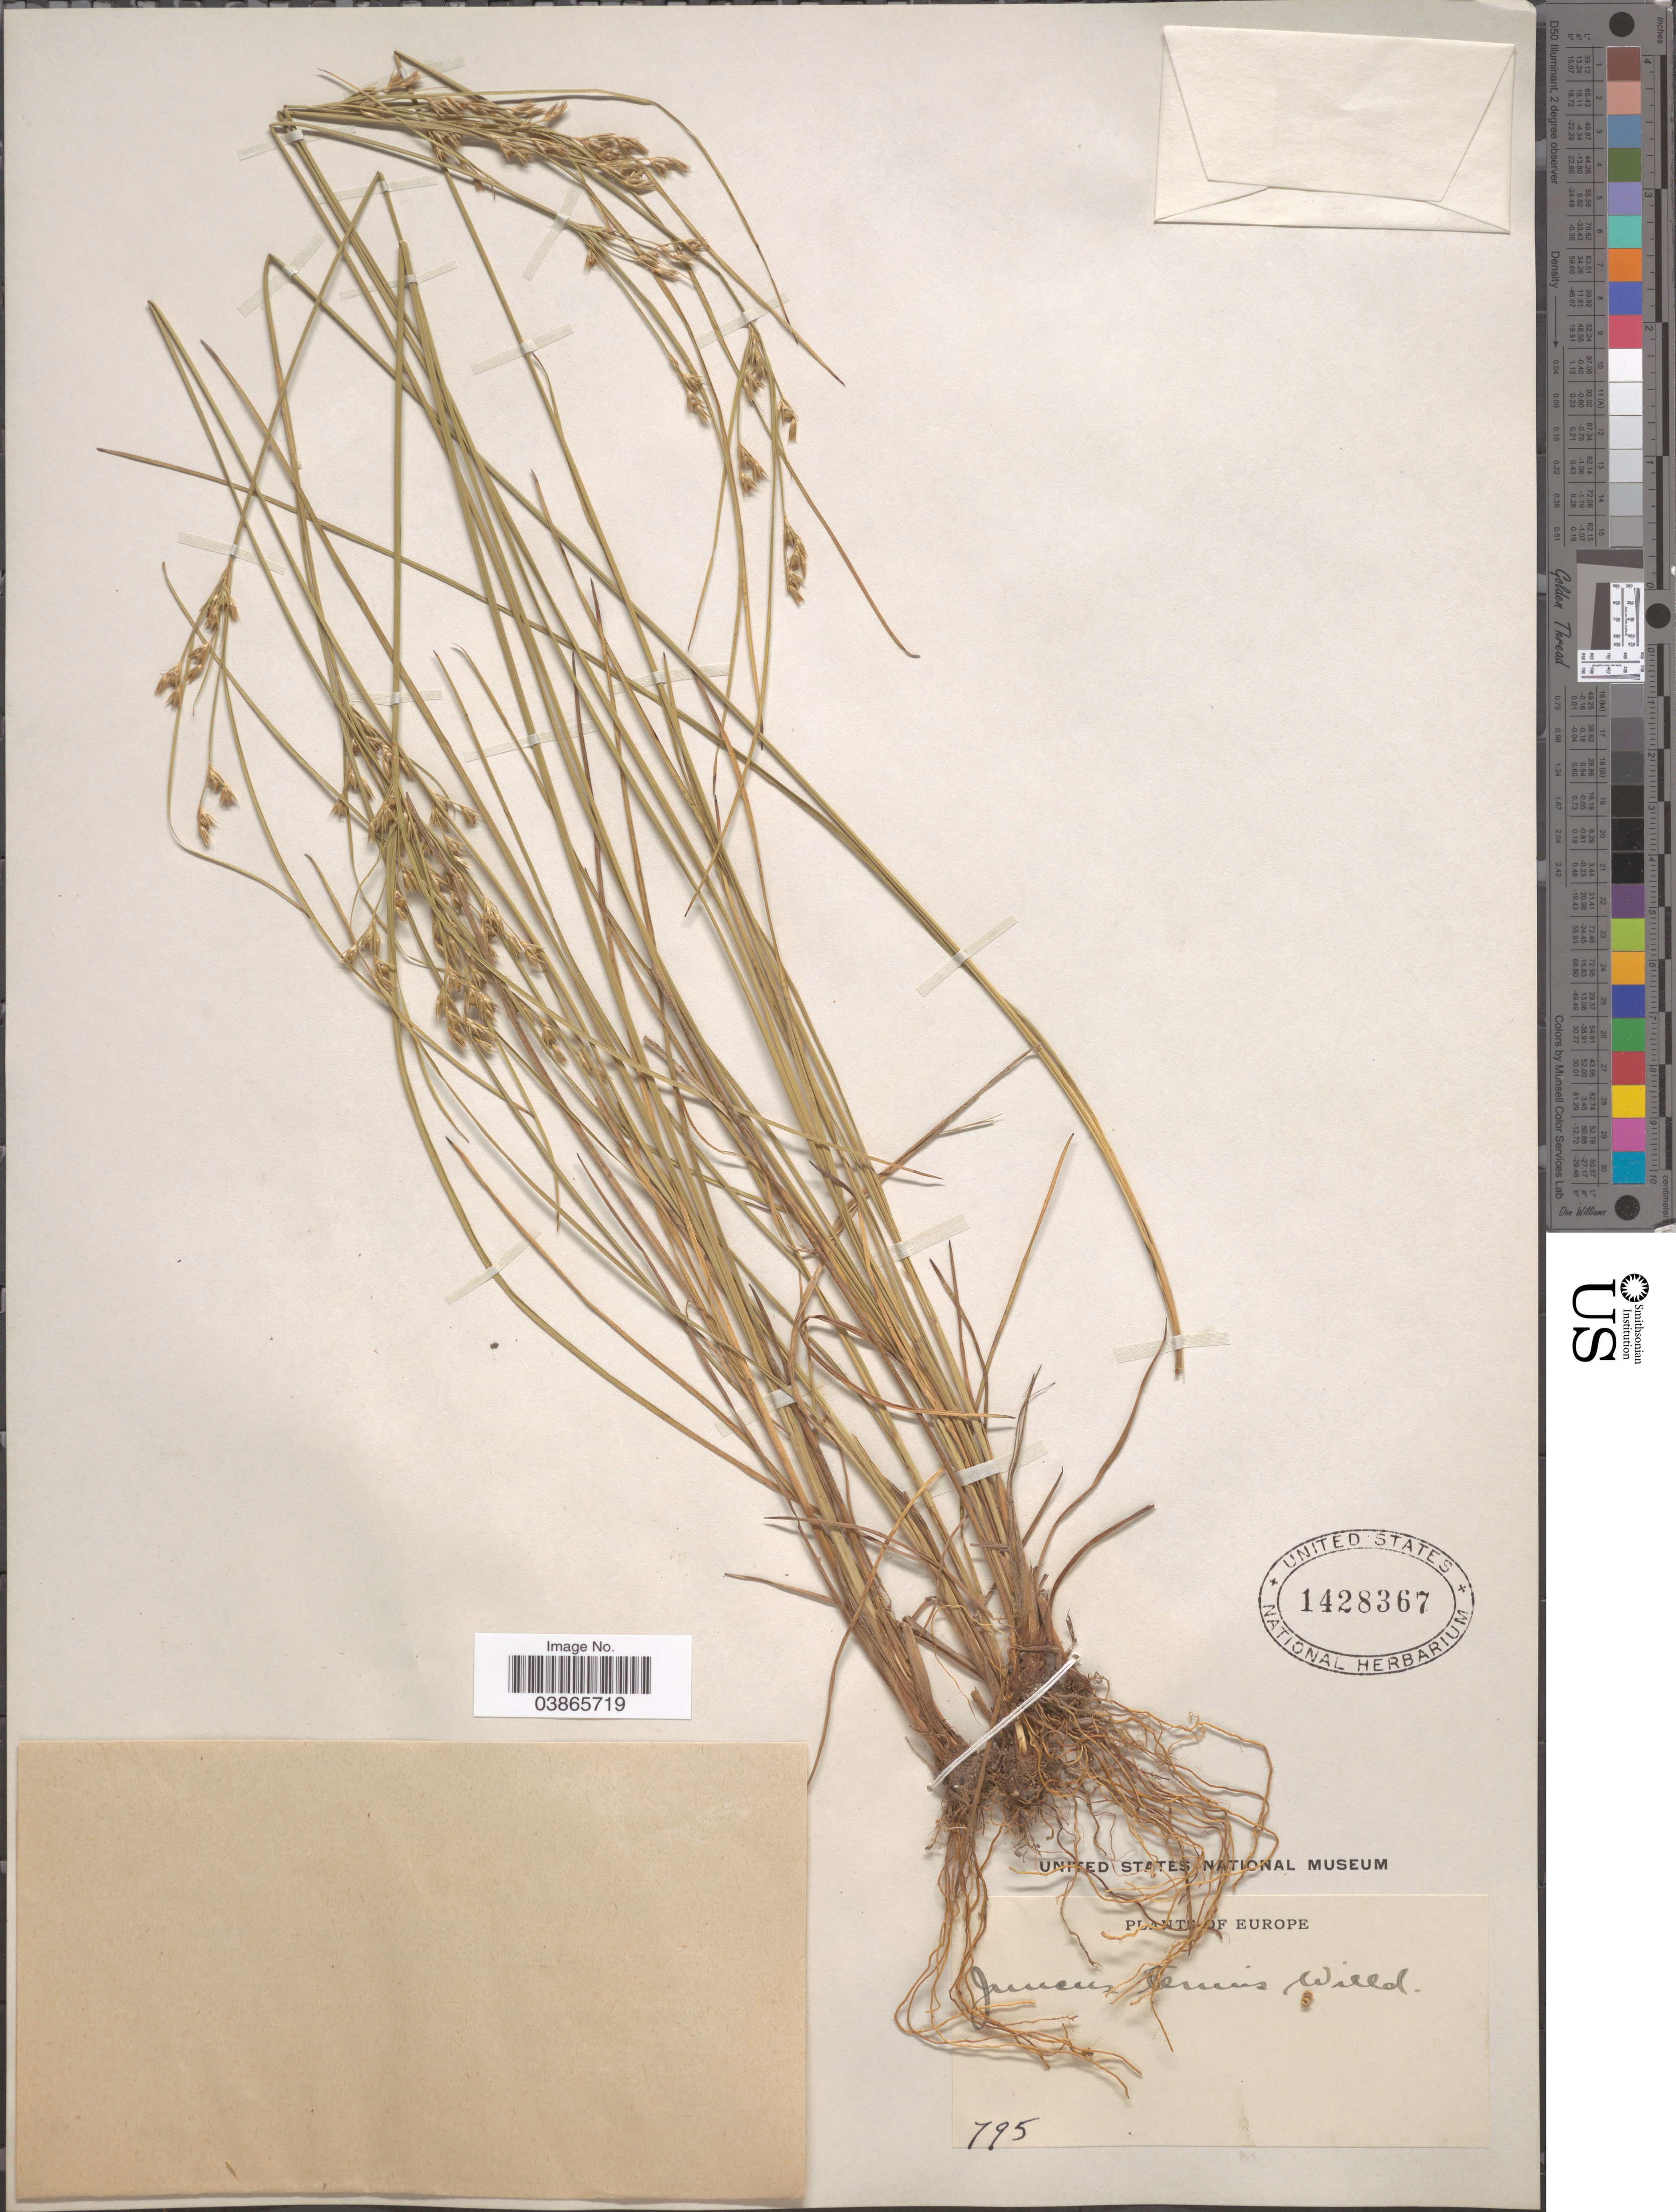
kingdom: Plantae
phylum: Tracheophyta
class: Liliopsida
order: Poales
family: Juncaceae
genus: Juncus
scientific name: Juncus tenuis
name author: Willd.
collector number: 795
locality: Europe.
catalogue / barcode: US 1428367